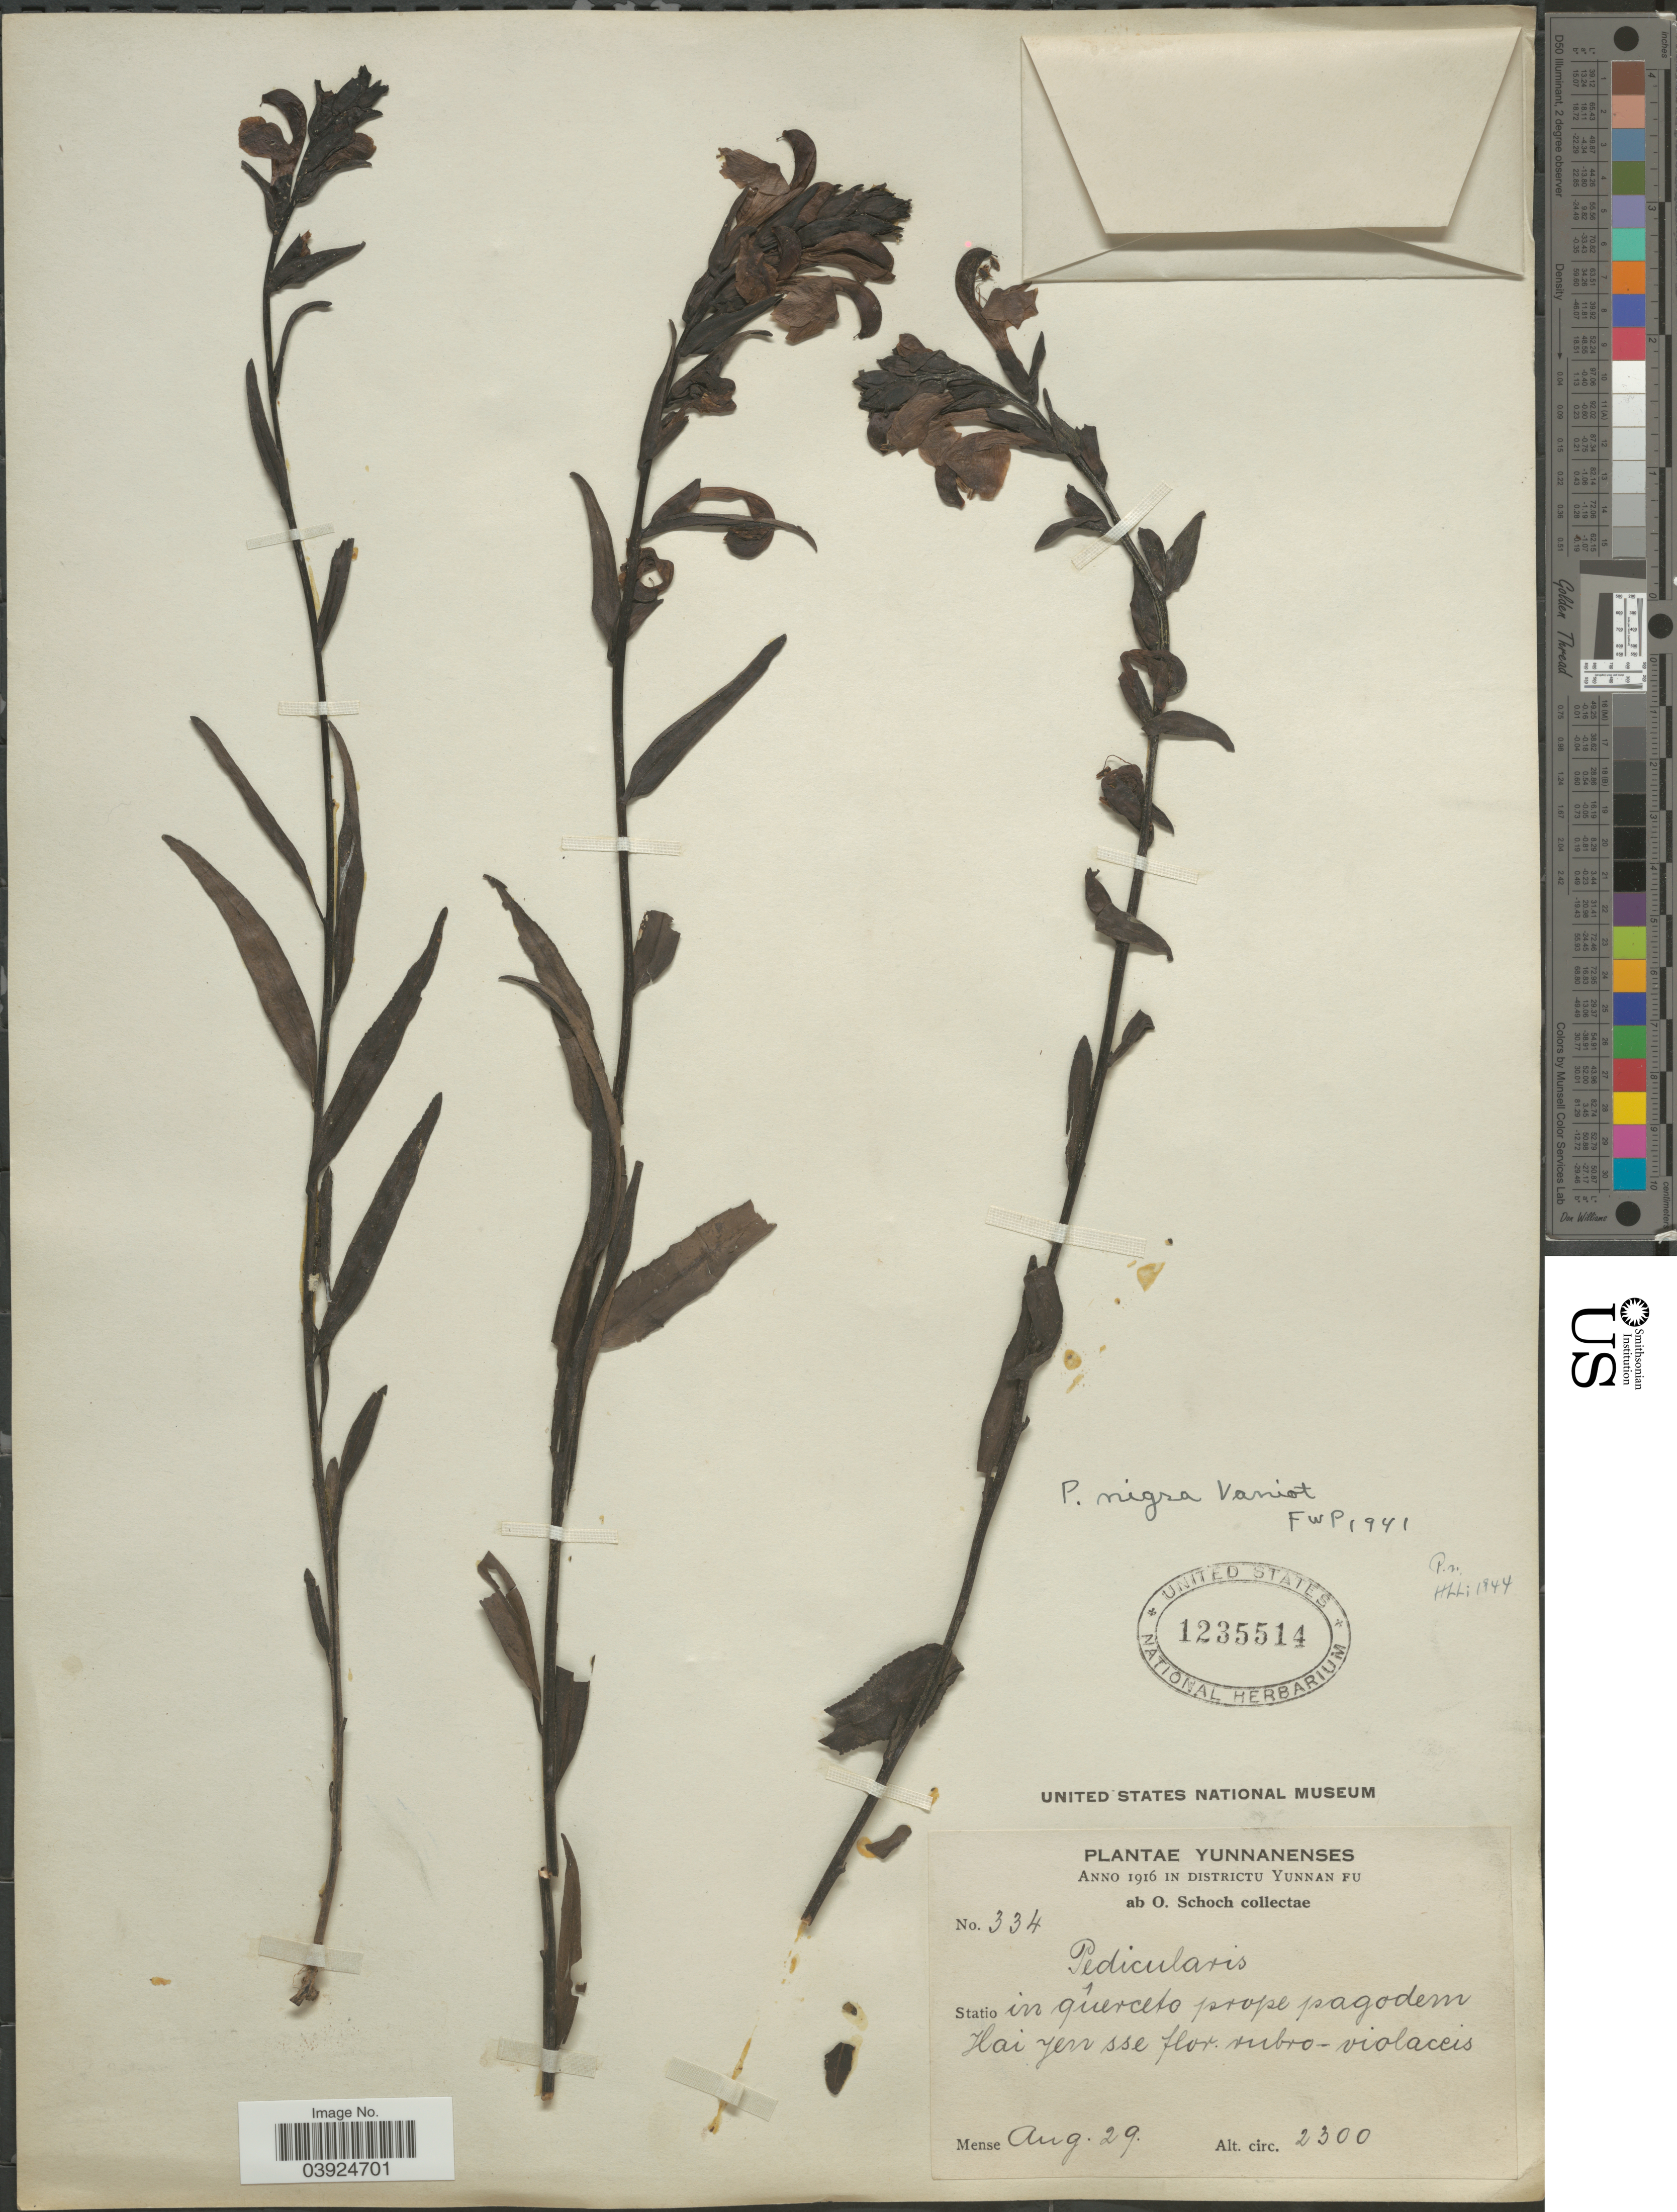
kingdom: Plantae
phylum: Tracheophyta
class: Magnoliopsida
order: Lamiales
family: Orobanchaceae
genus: Pedicularis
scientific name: Pedicularis nigra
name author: (Bonati) Vaniot ex Bonati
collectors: O. Schoch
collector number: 334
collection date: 1916-08-29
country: China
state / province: Yunnan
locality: In Districtu Yunnan Fu. Statio in querceto prope pagodem Hai yen sse.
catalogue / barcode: US 1235514